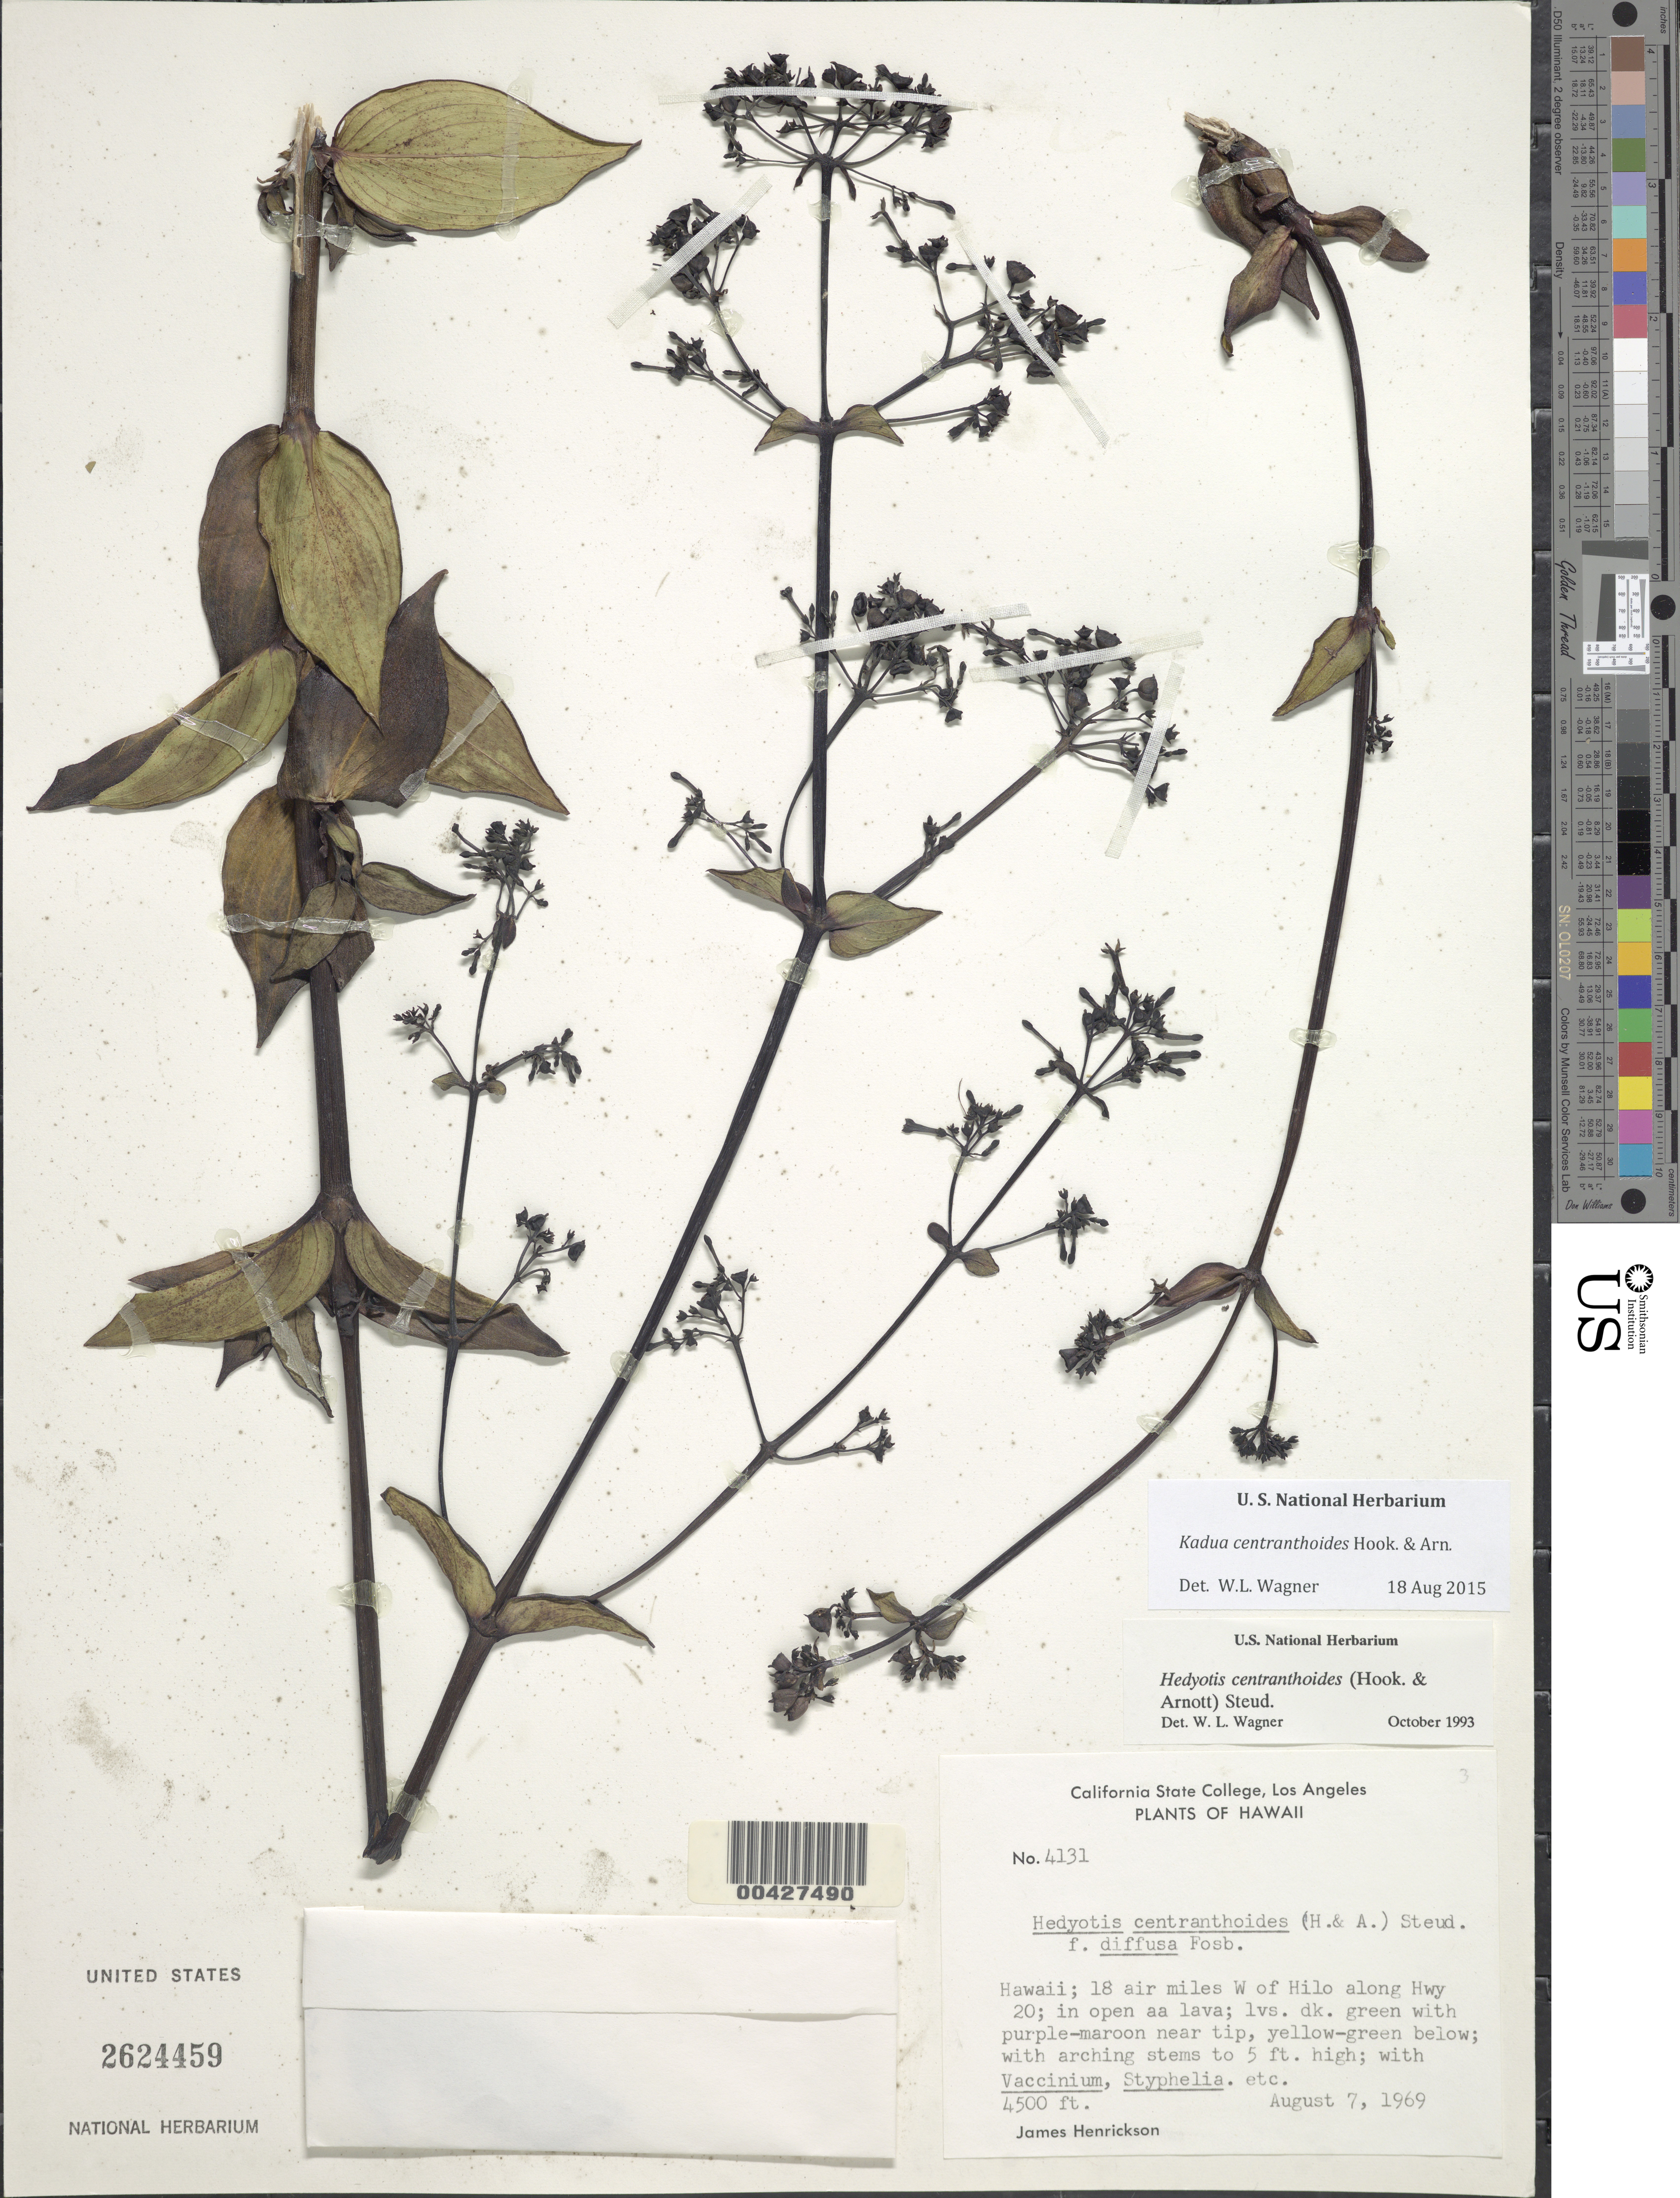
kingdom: Plantae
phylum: Tracheophyta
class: Magnoliopsida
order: Gentianales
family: Rubiaceae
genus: Kadua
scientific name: Kadua centranthoides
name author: Hook. & Arn.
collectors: J. S. Henrickson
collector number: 4131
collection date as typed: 7 Aug 1969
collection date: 1969-08-07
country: United States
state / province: Hawaii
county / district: Hawaii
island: Hawaii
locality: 18 air miles W of Hilo along Hwy 20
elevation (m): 1372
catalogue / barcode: US 2624459